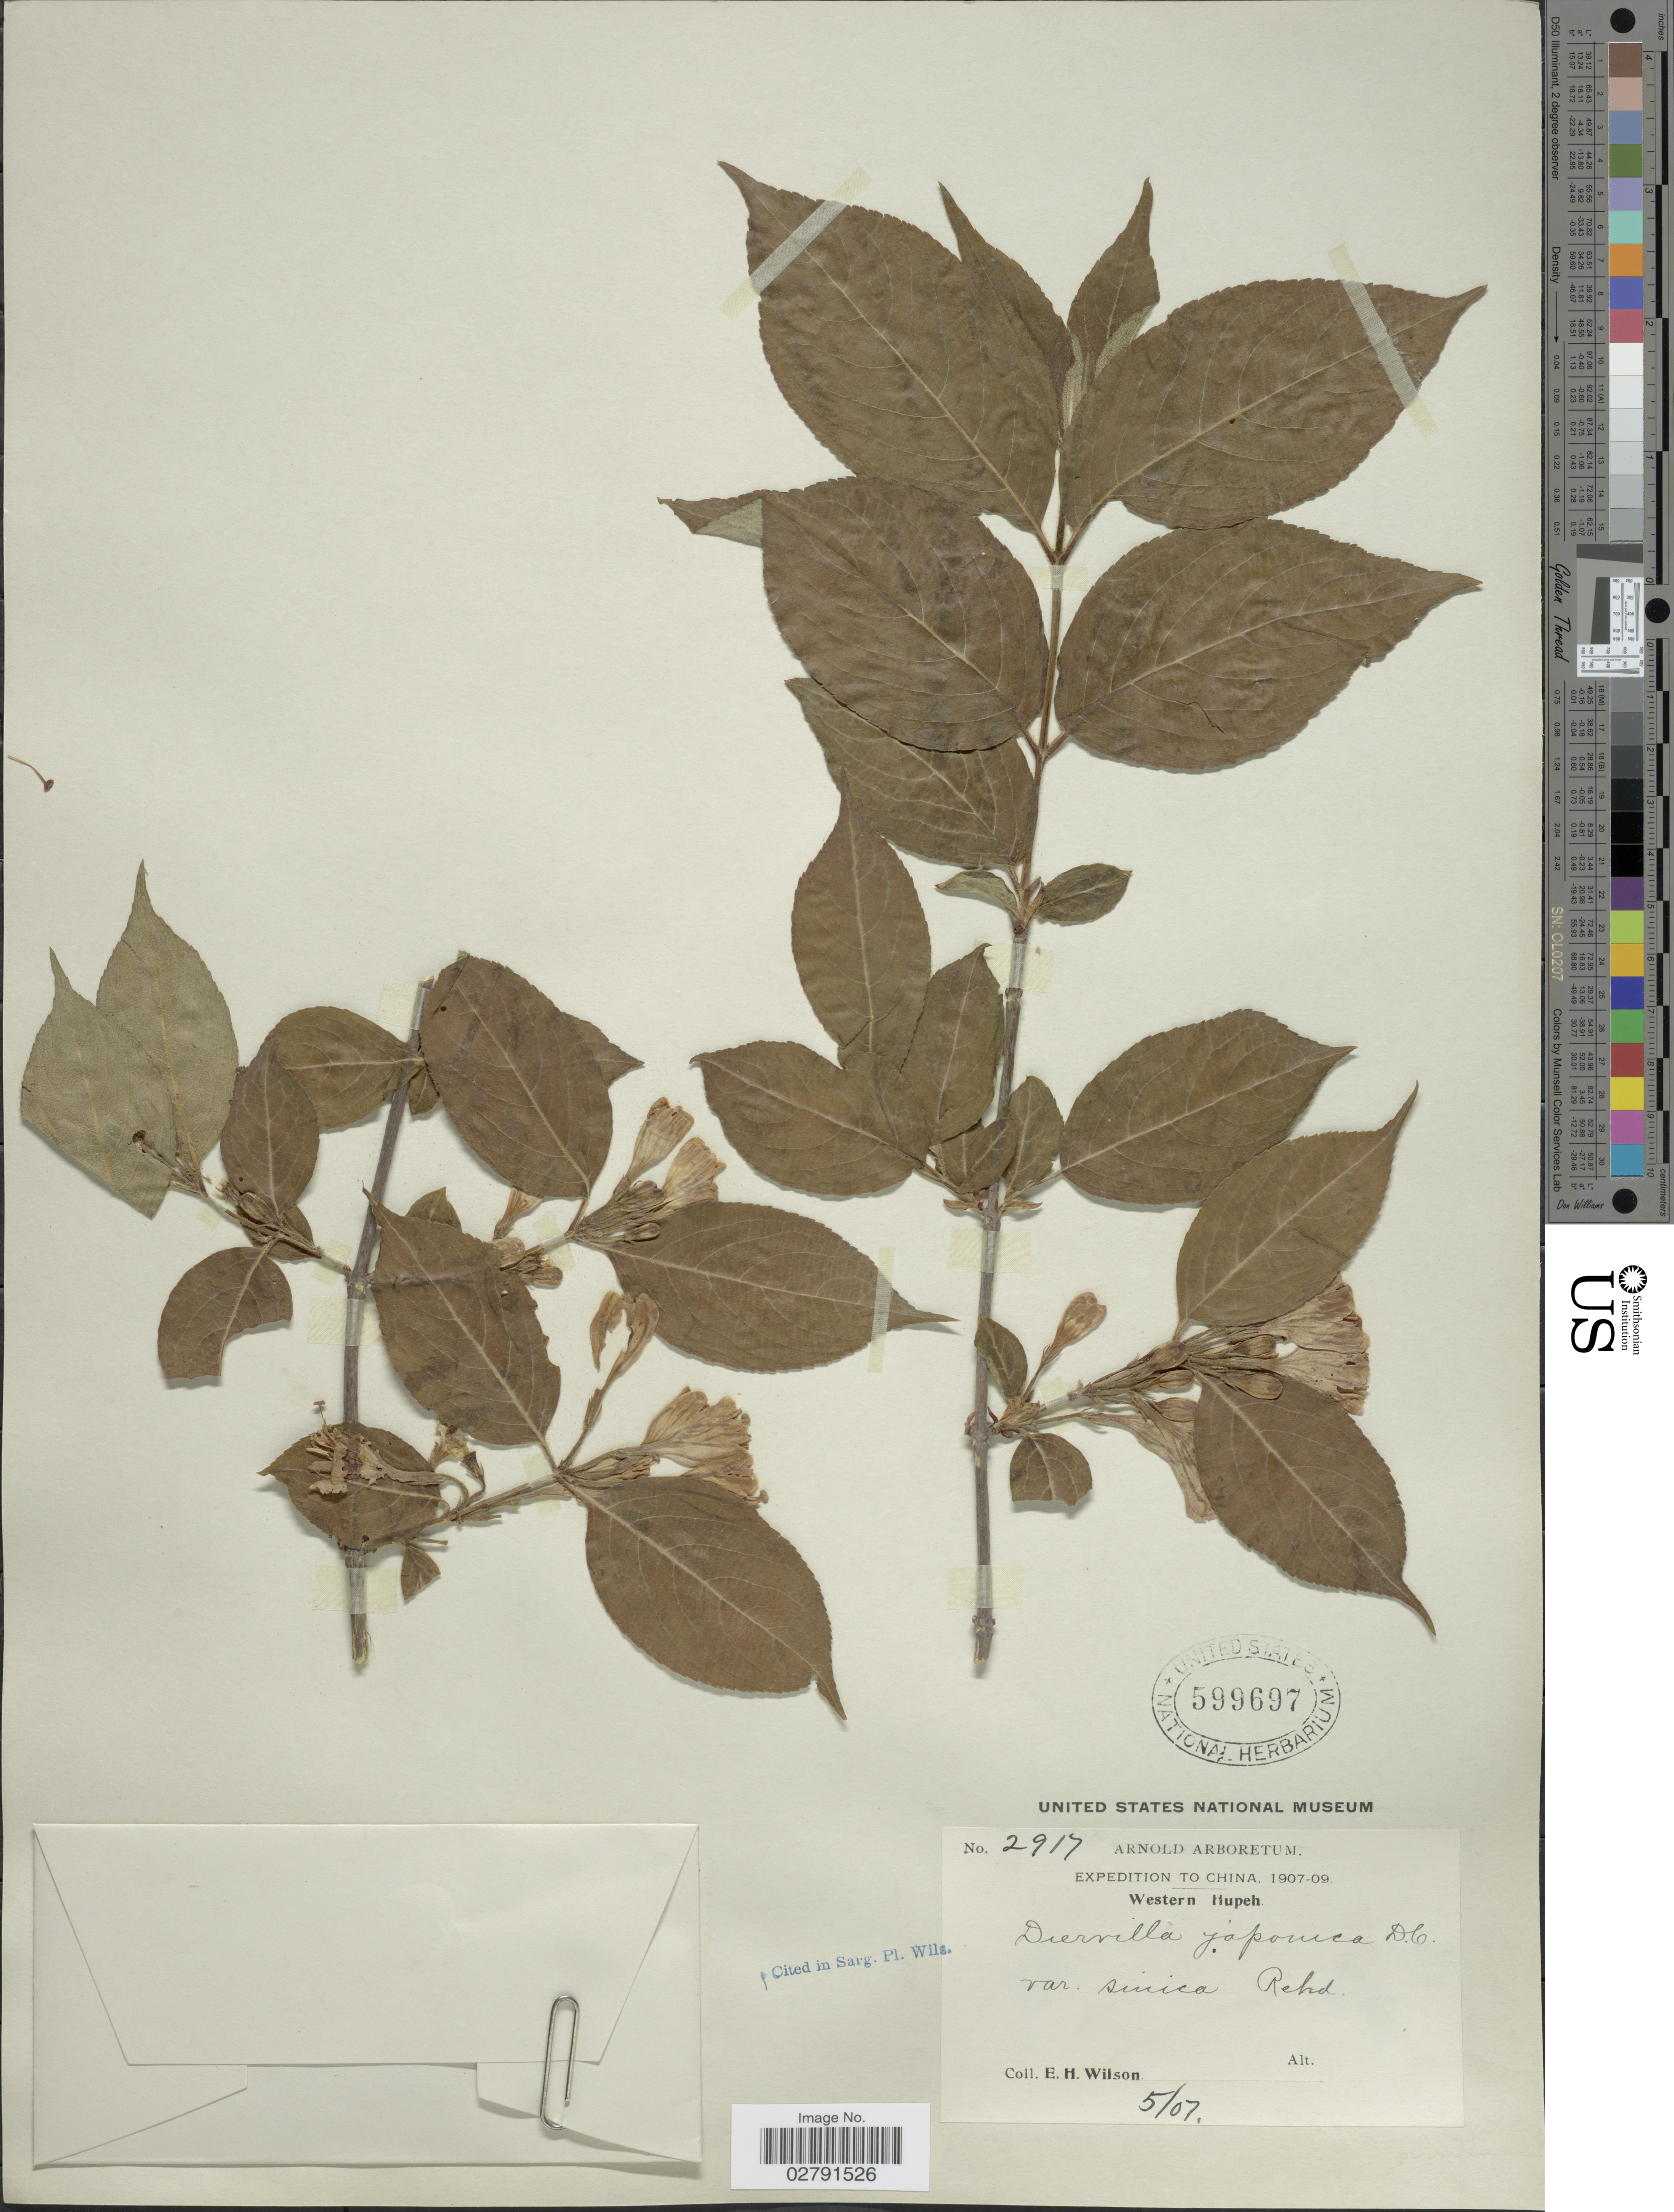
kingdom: Plantae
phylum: Tracheophyta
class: Magnoliopsida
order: Dipsacales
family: Caprifoliaceae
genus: Diervilla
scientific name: Diervilla japonica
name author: (Thunb.) DC.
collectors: E. Wilson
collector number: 2917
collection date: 1907-05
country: China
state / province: Hubei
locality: Western Hupeh.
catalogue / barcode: US 599697